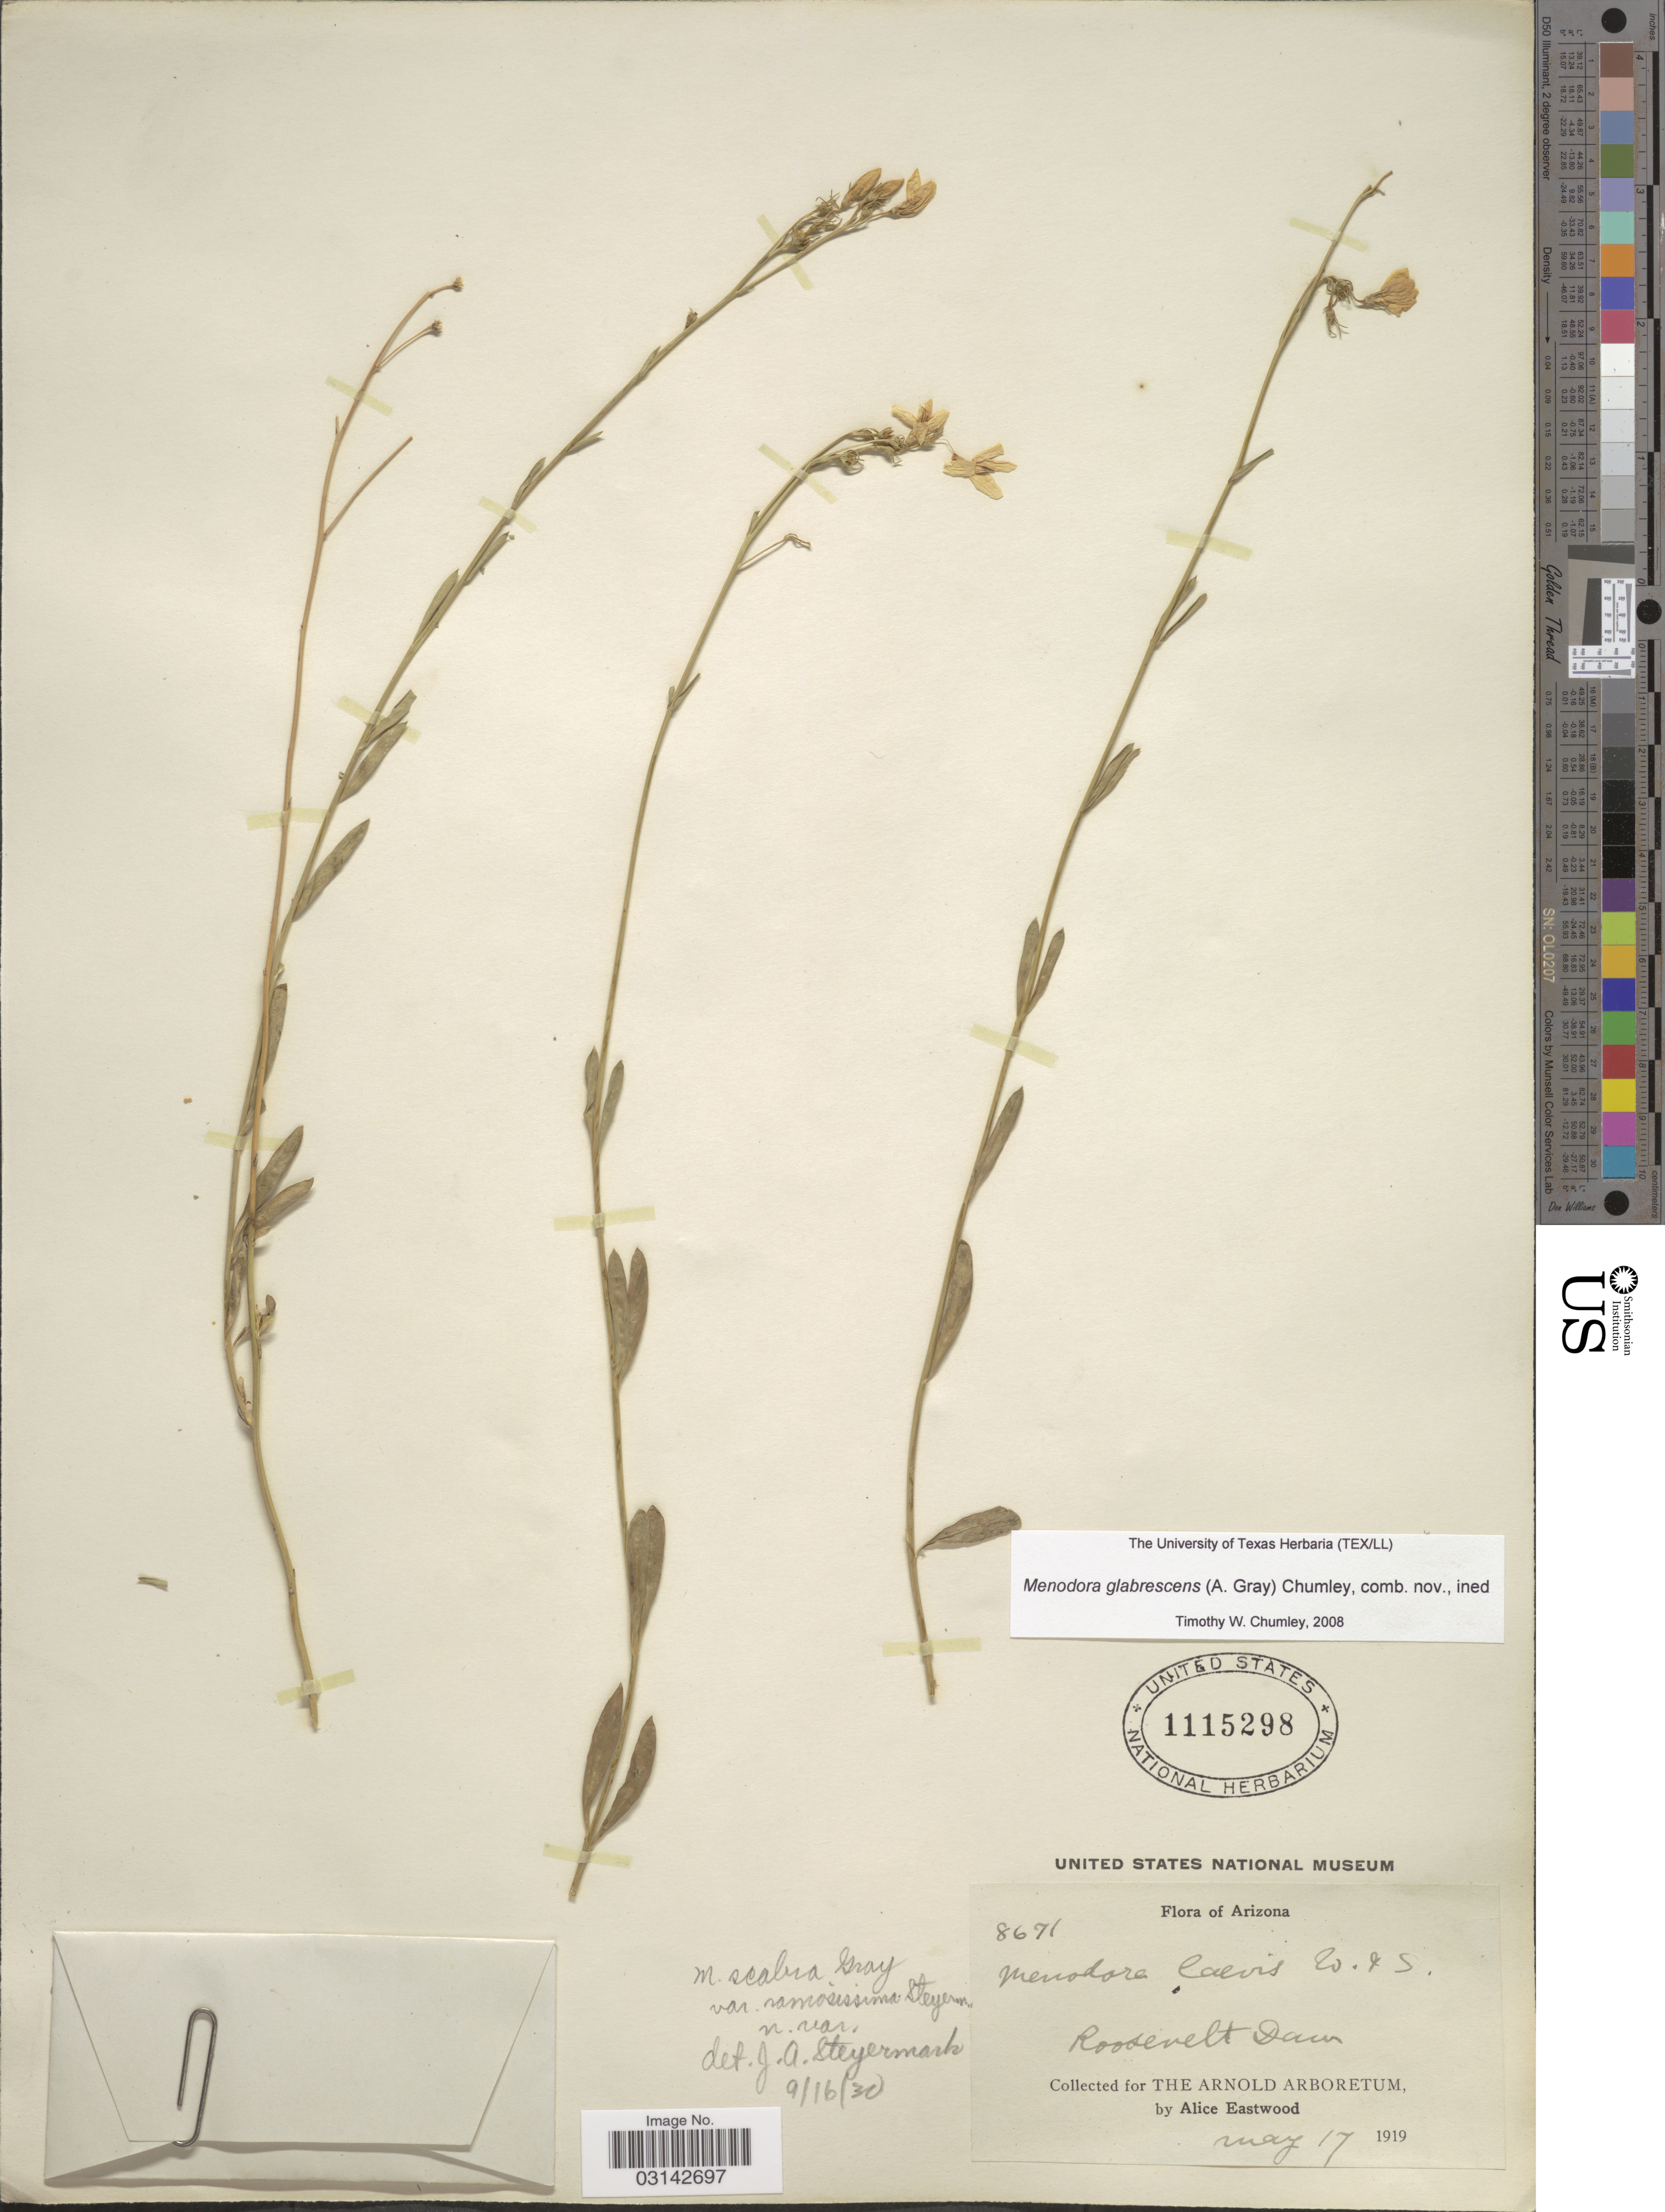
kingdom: Plantae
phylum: Tracheophyta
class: Magnoliopsida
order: Lamiales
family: Oleaceae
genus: Menodora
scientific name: Menodora glabrescens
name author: Chumley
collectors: A. Eastwood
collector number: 8671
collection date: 1919-05-17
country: United States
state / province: Arizona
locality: Roosevelt Dam.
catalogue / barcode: US 1115298